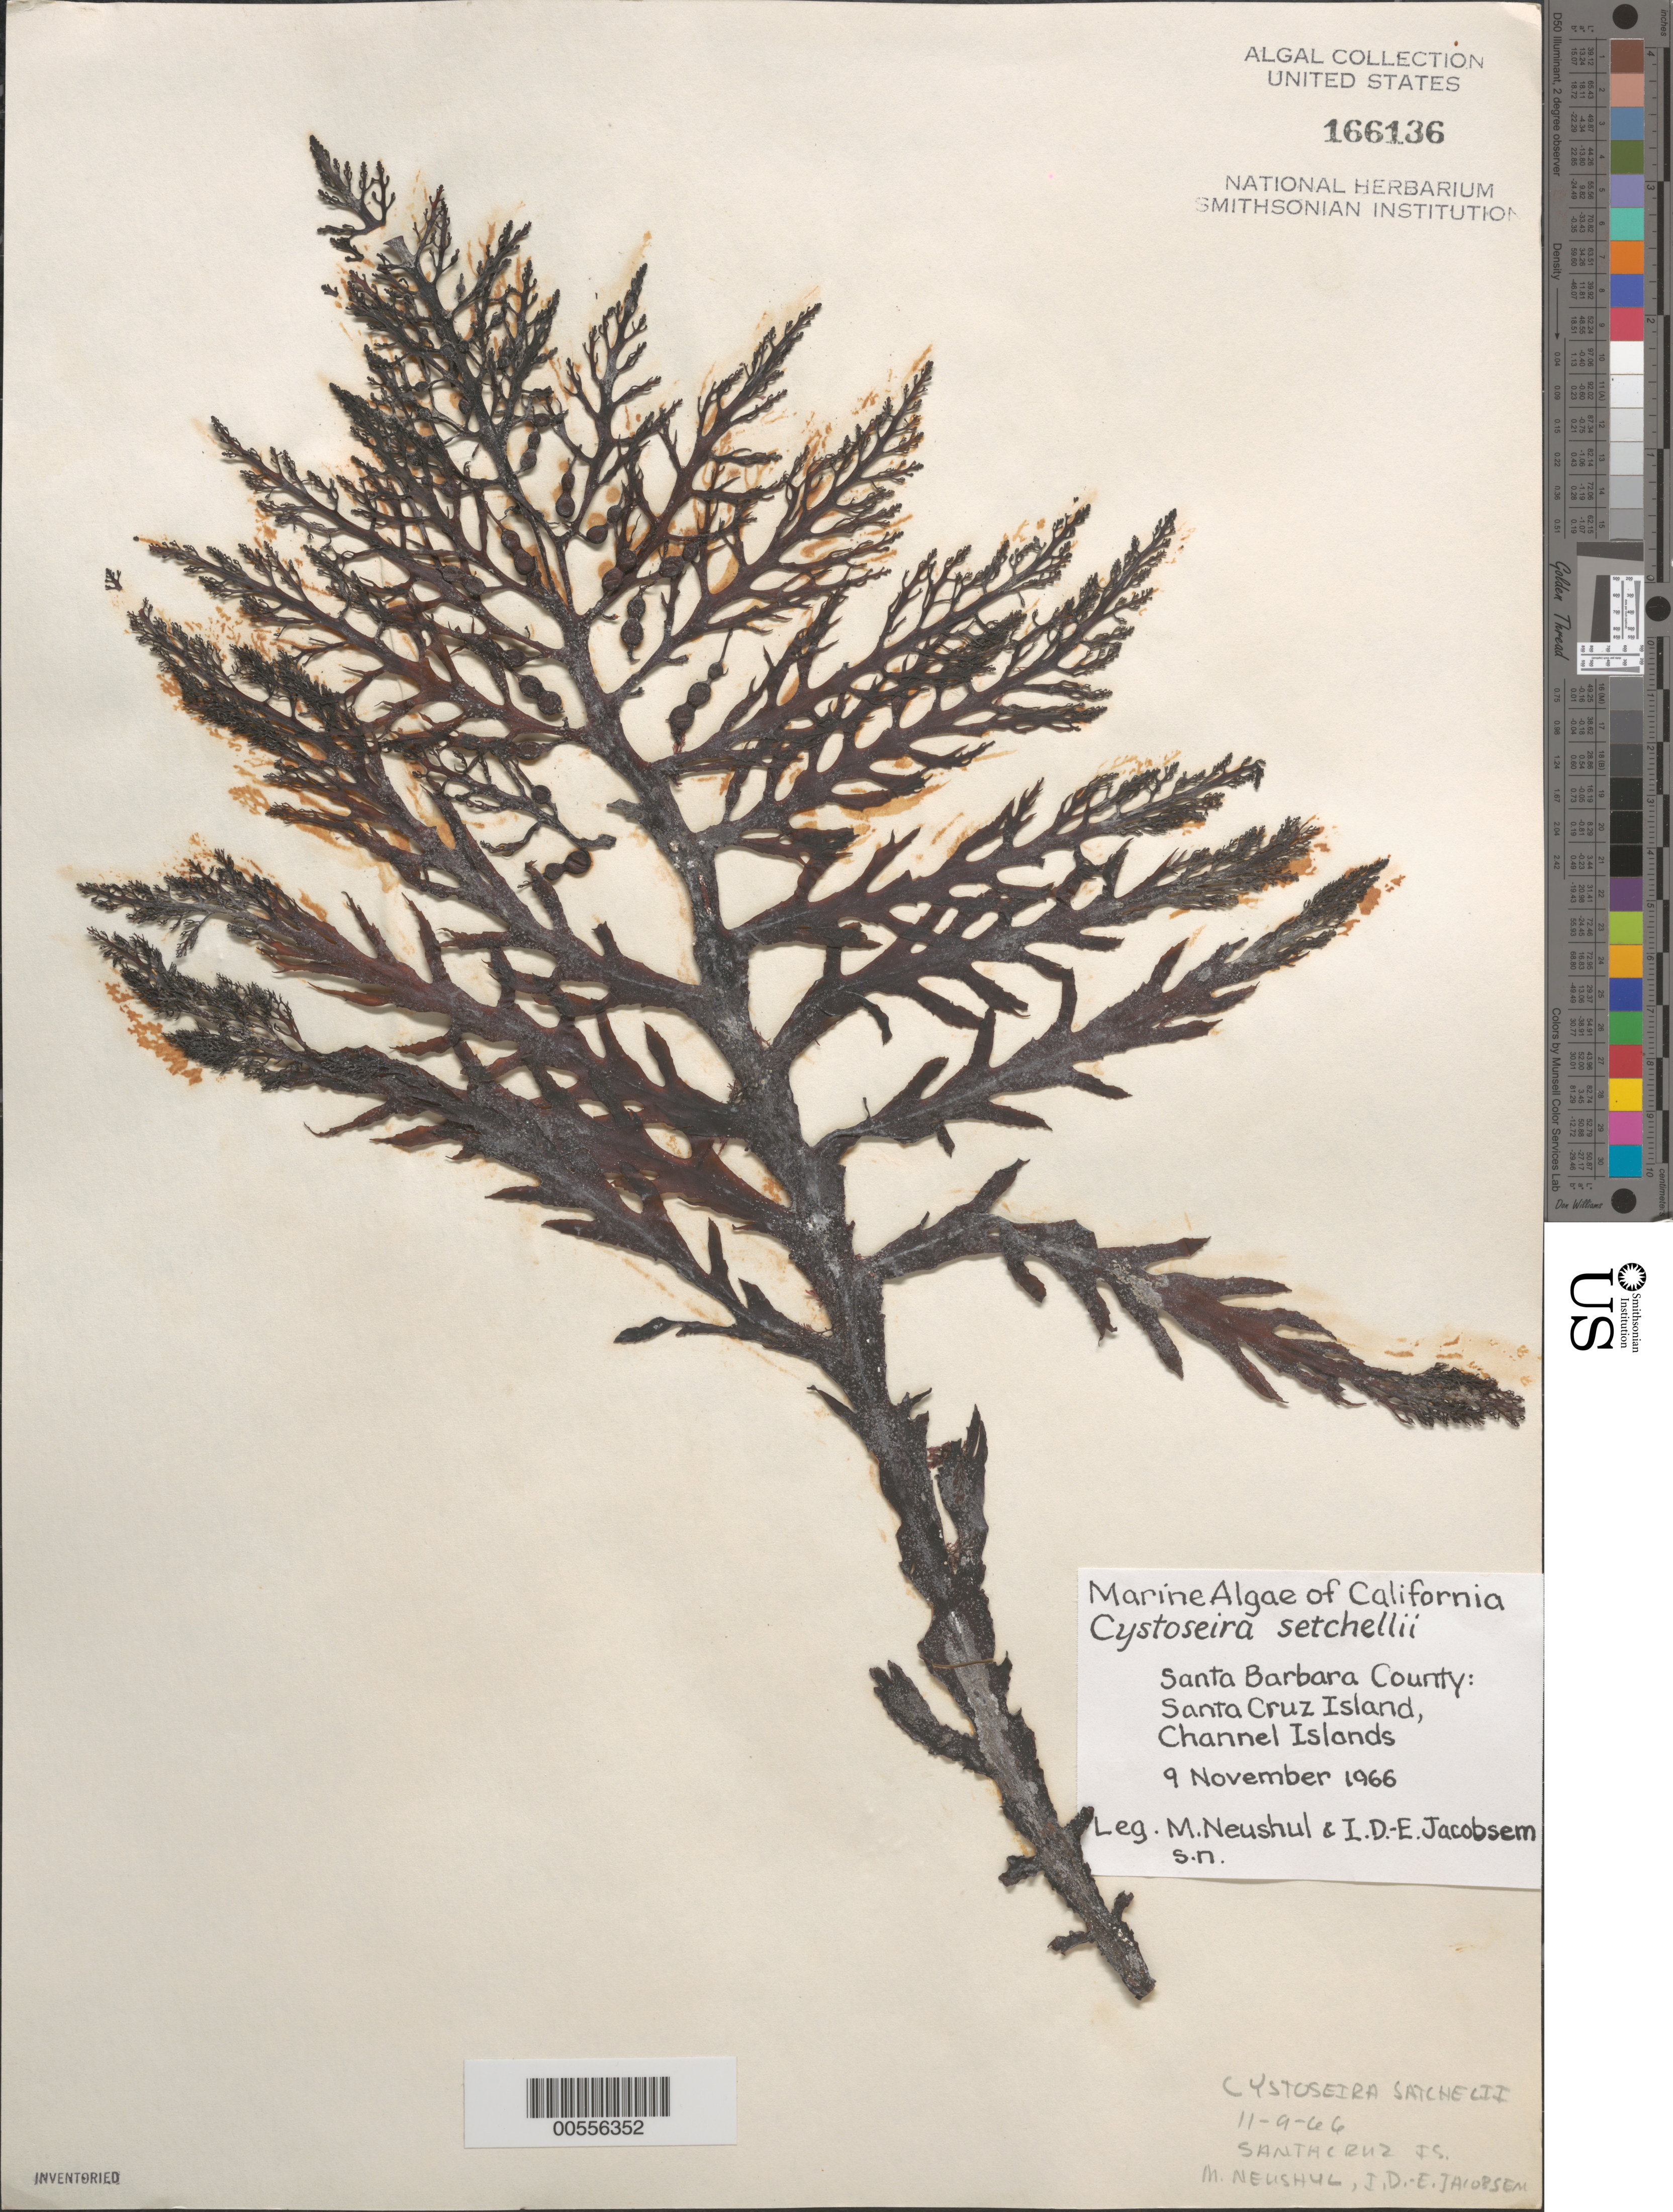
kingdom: Chromista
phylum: Ochrophyta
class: Phaeophyceae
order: Fucales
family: Sargassaceae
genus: Cystoseira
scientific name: Cystoseira setchellii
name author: N.L. Gardner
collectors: M. Neushul & I. Jacobsem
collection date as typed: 09 Nov 1966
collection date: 1966-11-09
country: United States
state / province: California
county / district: Santa Barbara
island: Santa Cruz Island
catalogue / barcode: US 166136